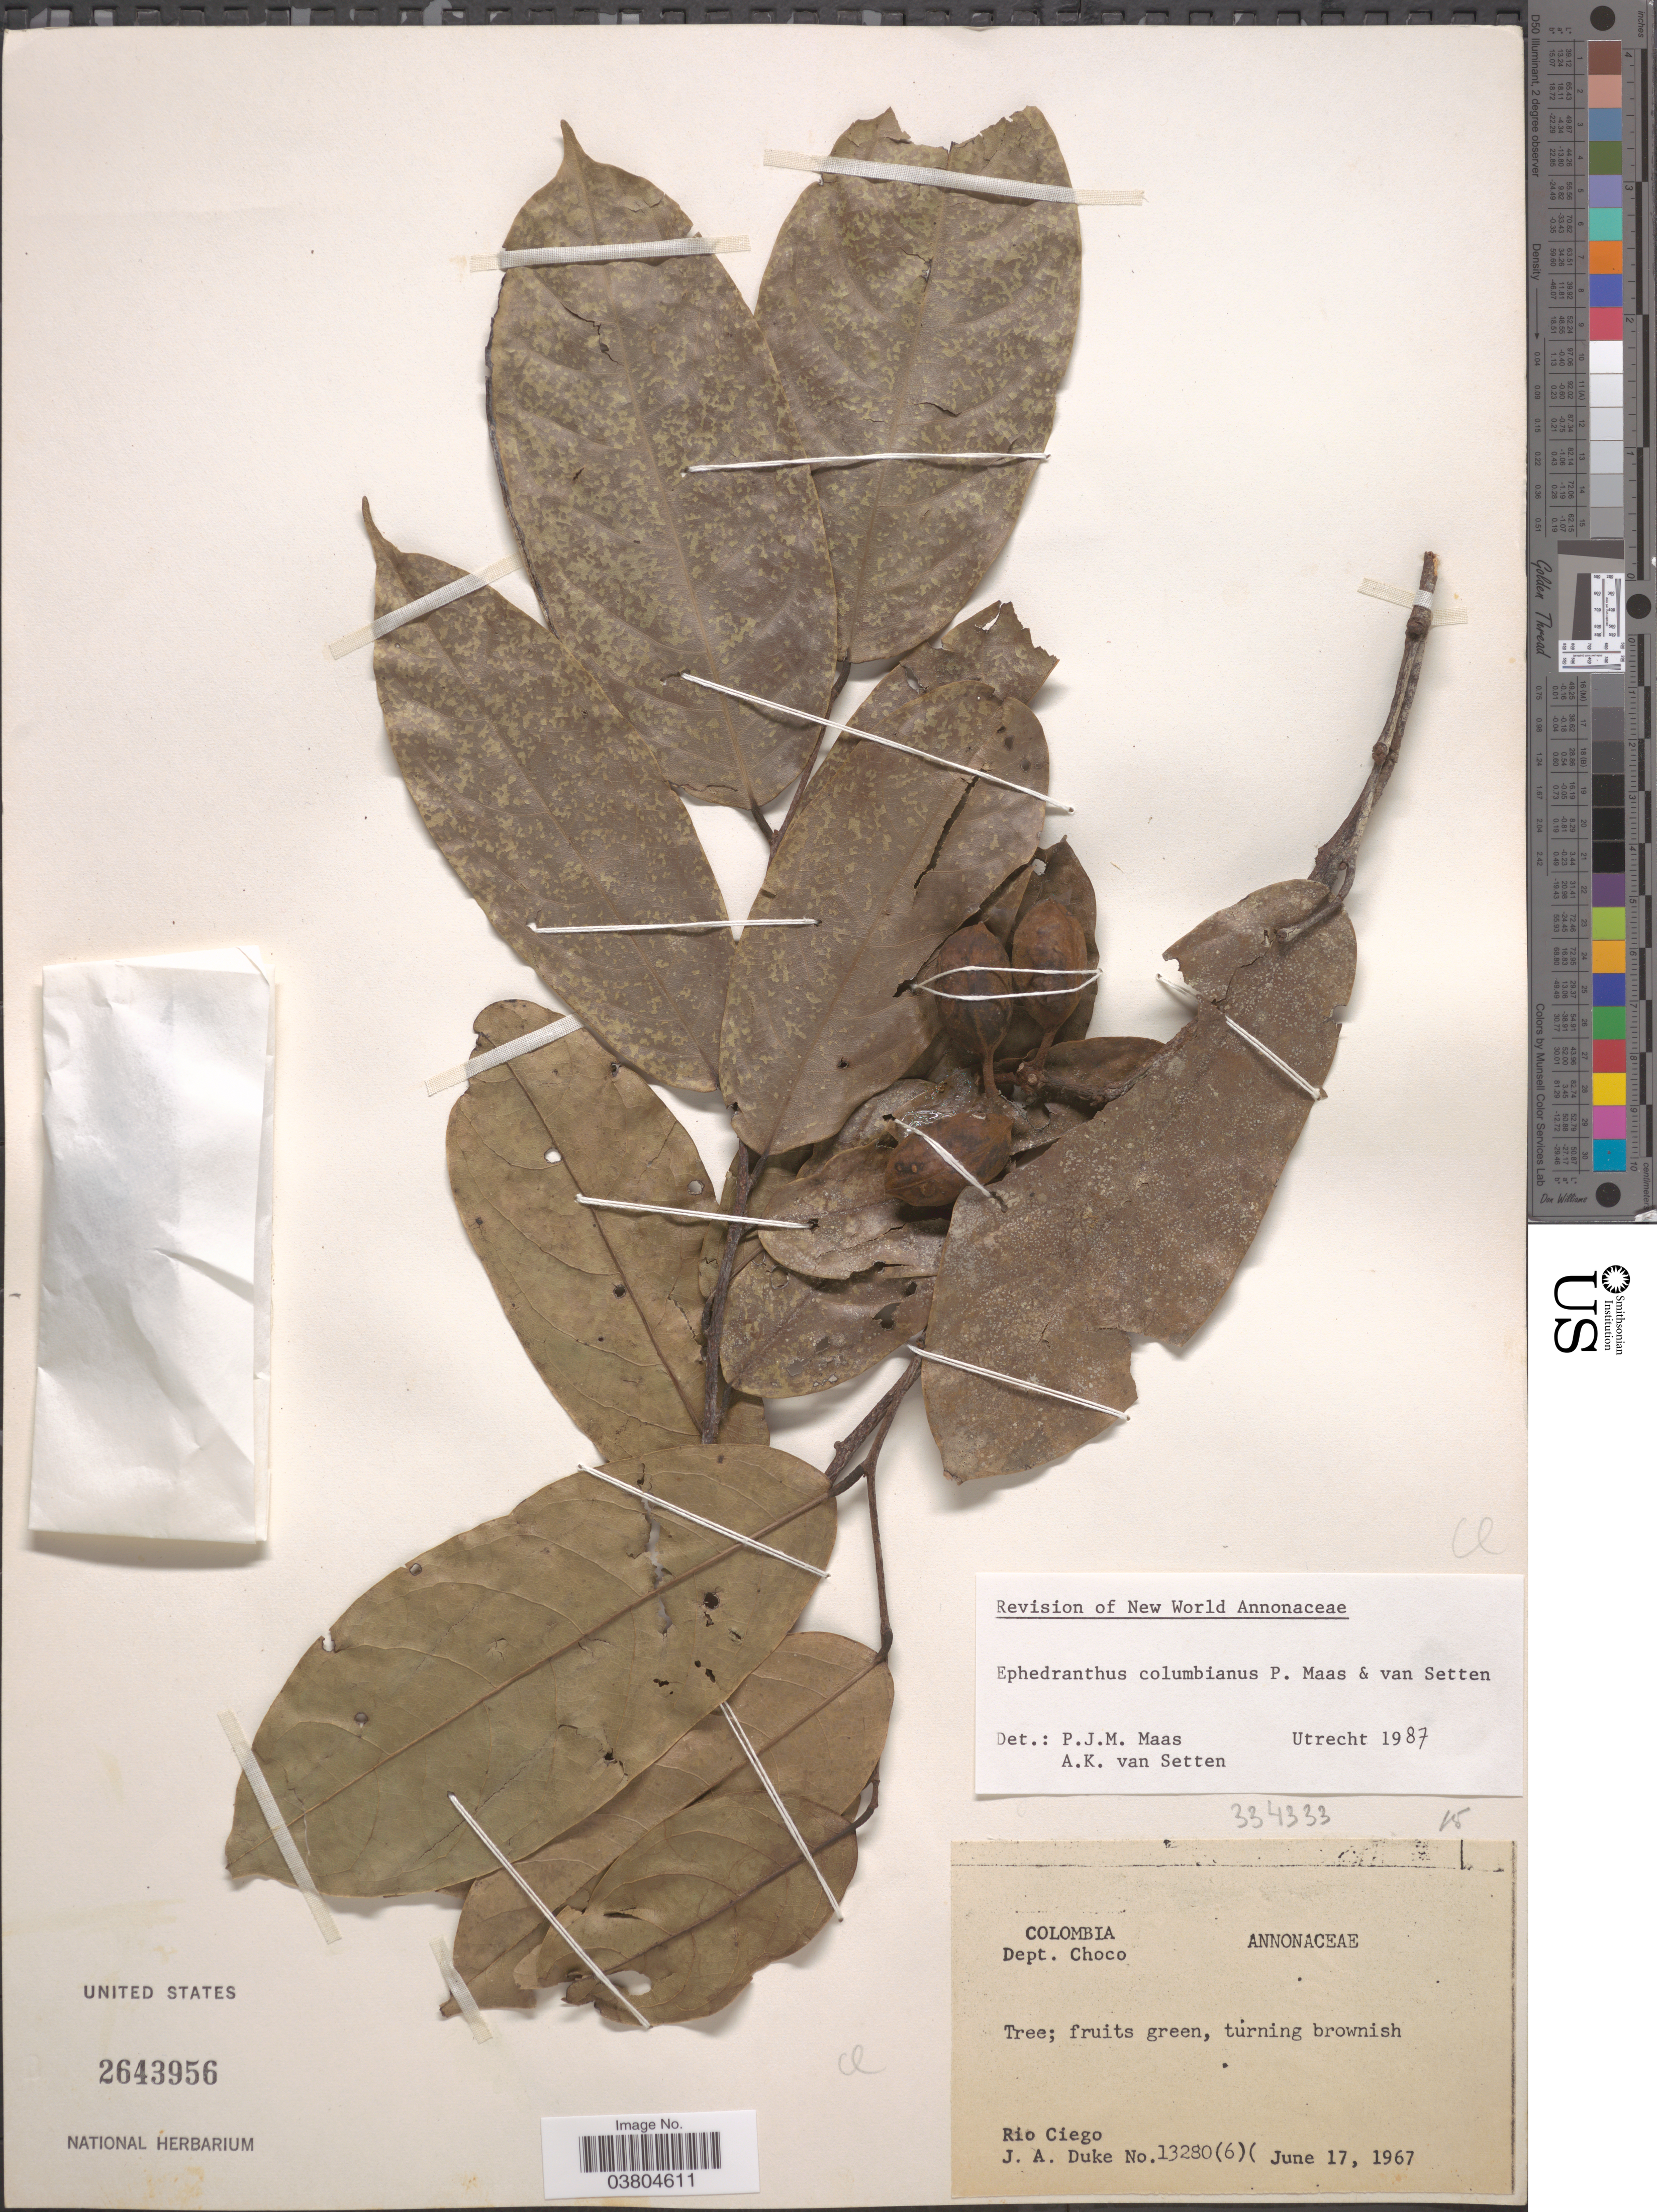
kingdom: Plantae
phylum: Tracheophyta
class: Magnoliopsida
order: Magnoliales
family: Annonaceae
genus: Ephedranthus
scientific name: Ephedranthus columbianus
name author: Maas & Setten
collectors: J. A. Duke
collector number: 13280 (6)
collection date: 1967-06-17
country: Colombia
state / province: Chocó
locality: Dept. Choco. Rio Ciego.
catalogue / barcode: US 2643956